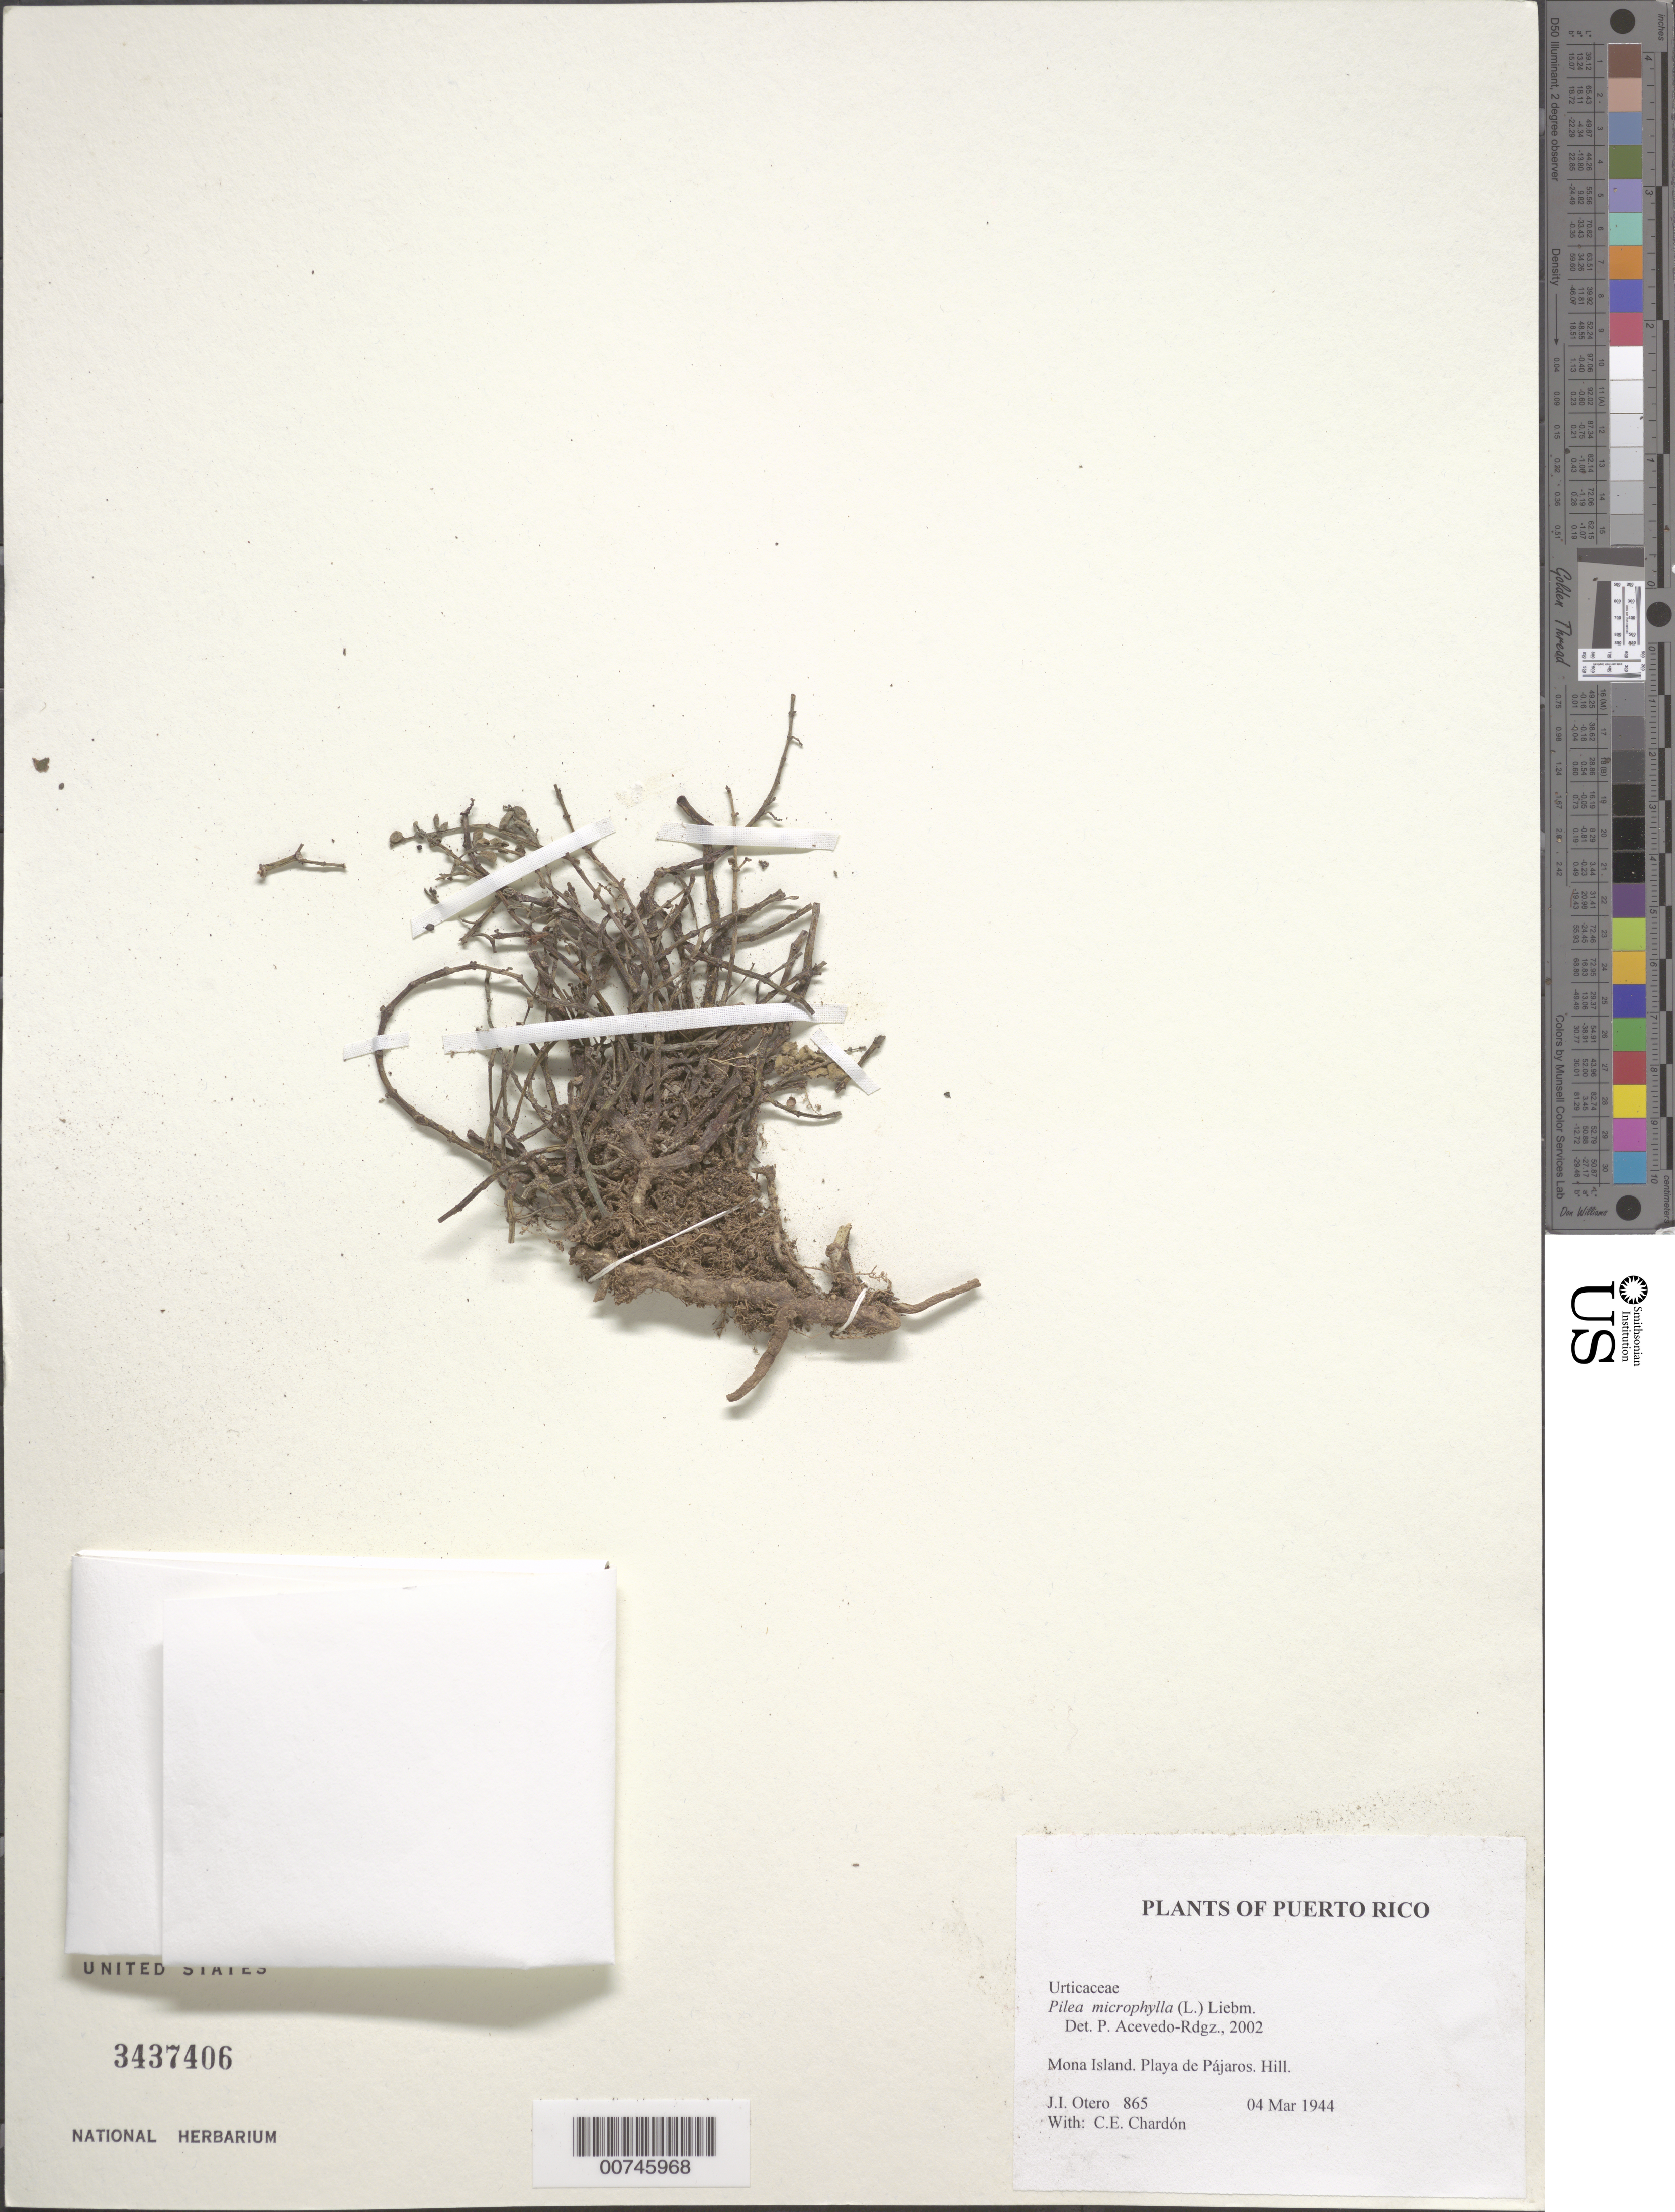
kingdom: Plantae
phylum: Tracheophyta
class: Magnoliopsida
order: Rosales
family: Urticaceae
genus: Pilea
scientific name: Pilea microphylla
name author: (L.) Liebm.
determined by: Acevedo-Rodríguez, P., (BOT), Smithsonian Institution - National Museum of Natural History (UNITED STATES)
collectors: J. Otero & C. E. Chardón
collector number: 865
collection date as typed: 04 Mar 1944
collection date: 1944-03-04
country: Puerto Rico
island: Mona I.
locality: Playa de Pájaros. Hill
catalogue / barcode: US 3437406